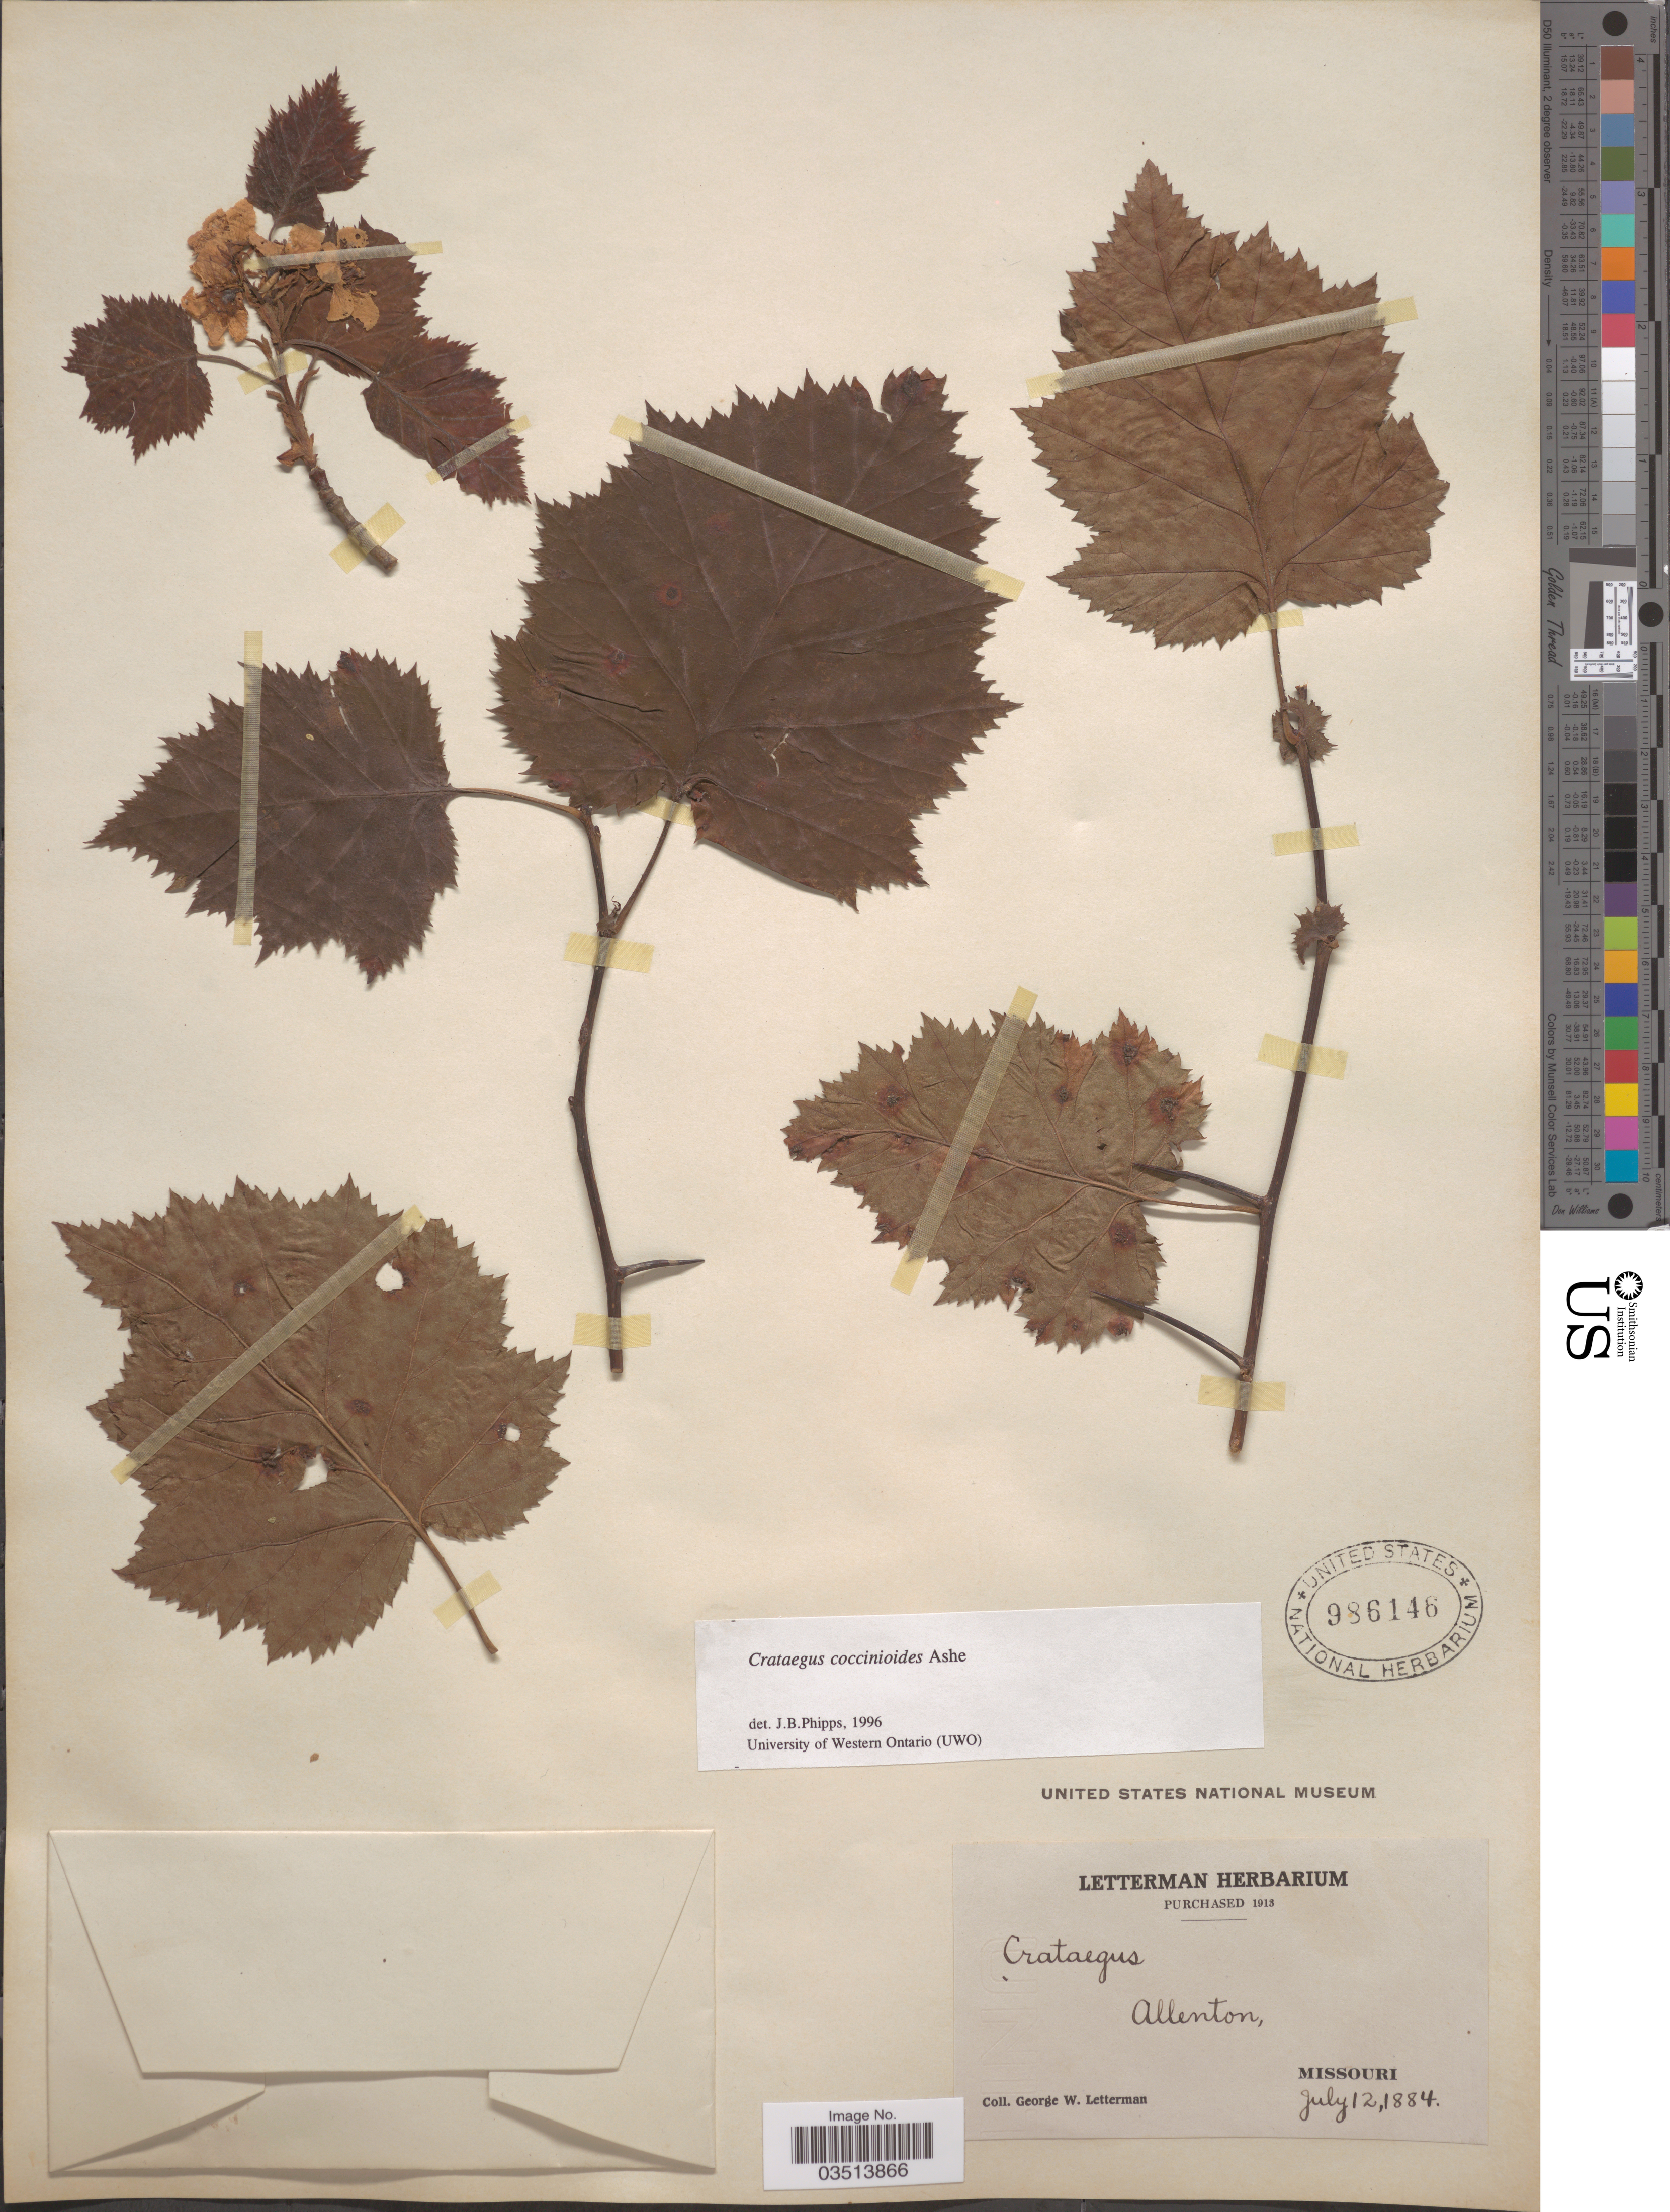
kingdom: Plantae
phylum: Tracheophyta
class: Magnoliopsida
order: Rosales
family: Rosaceae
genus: Crataegus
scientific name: Crataegus coccinioides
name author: Ashe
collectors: G. W. Letterman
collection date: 1884-07-12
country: United States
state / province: Missouri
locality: Allenton.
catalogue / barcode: US 986146